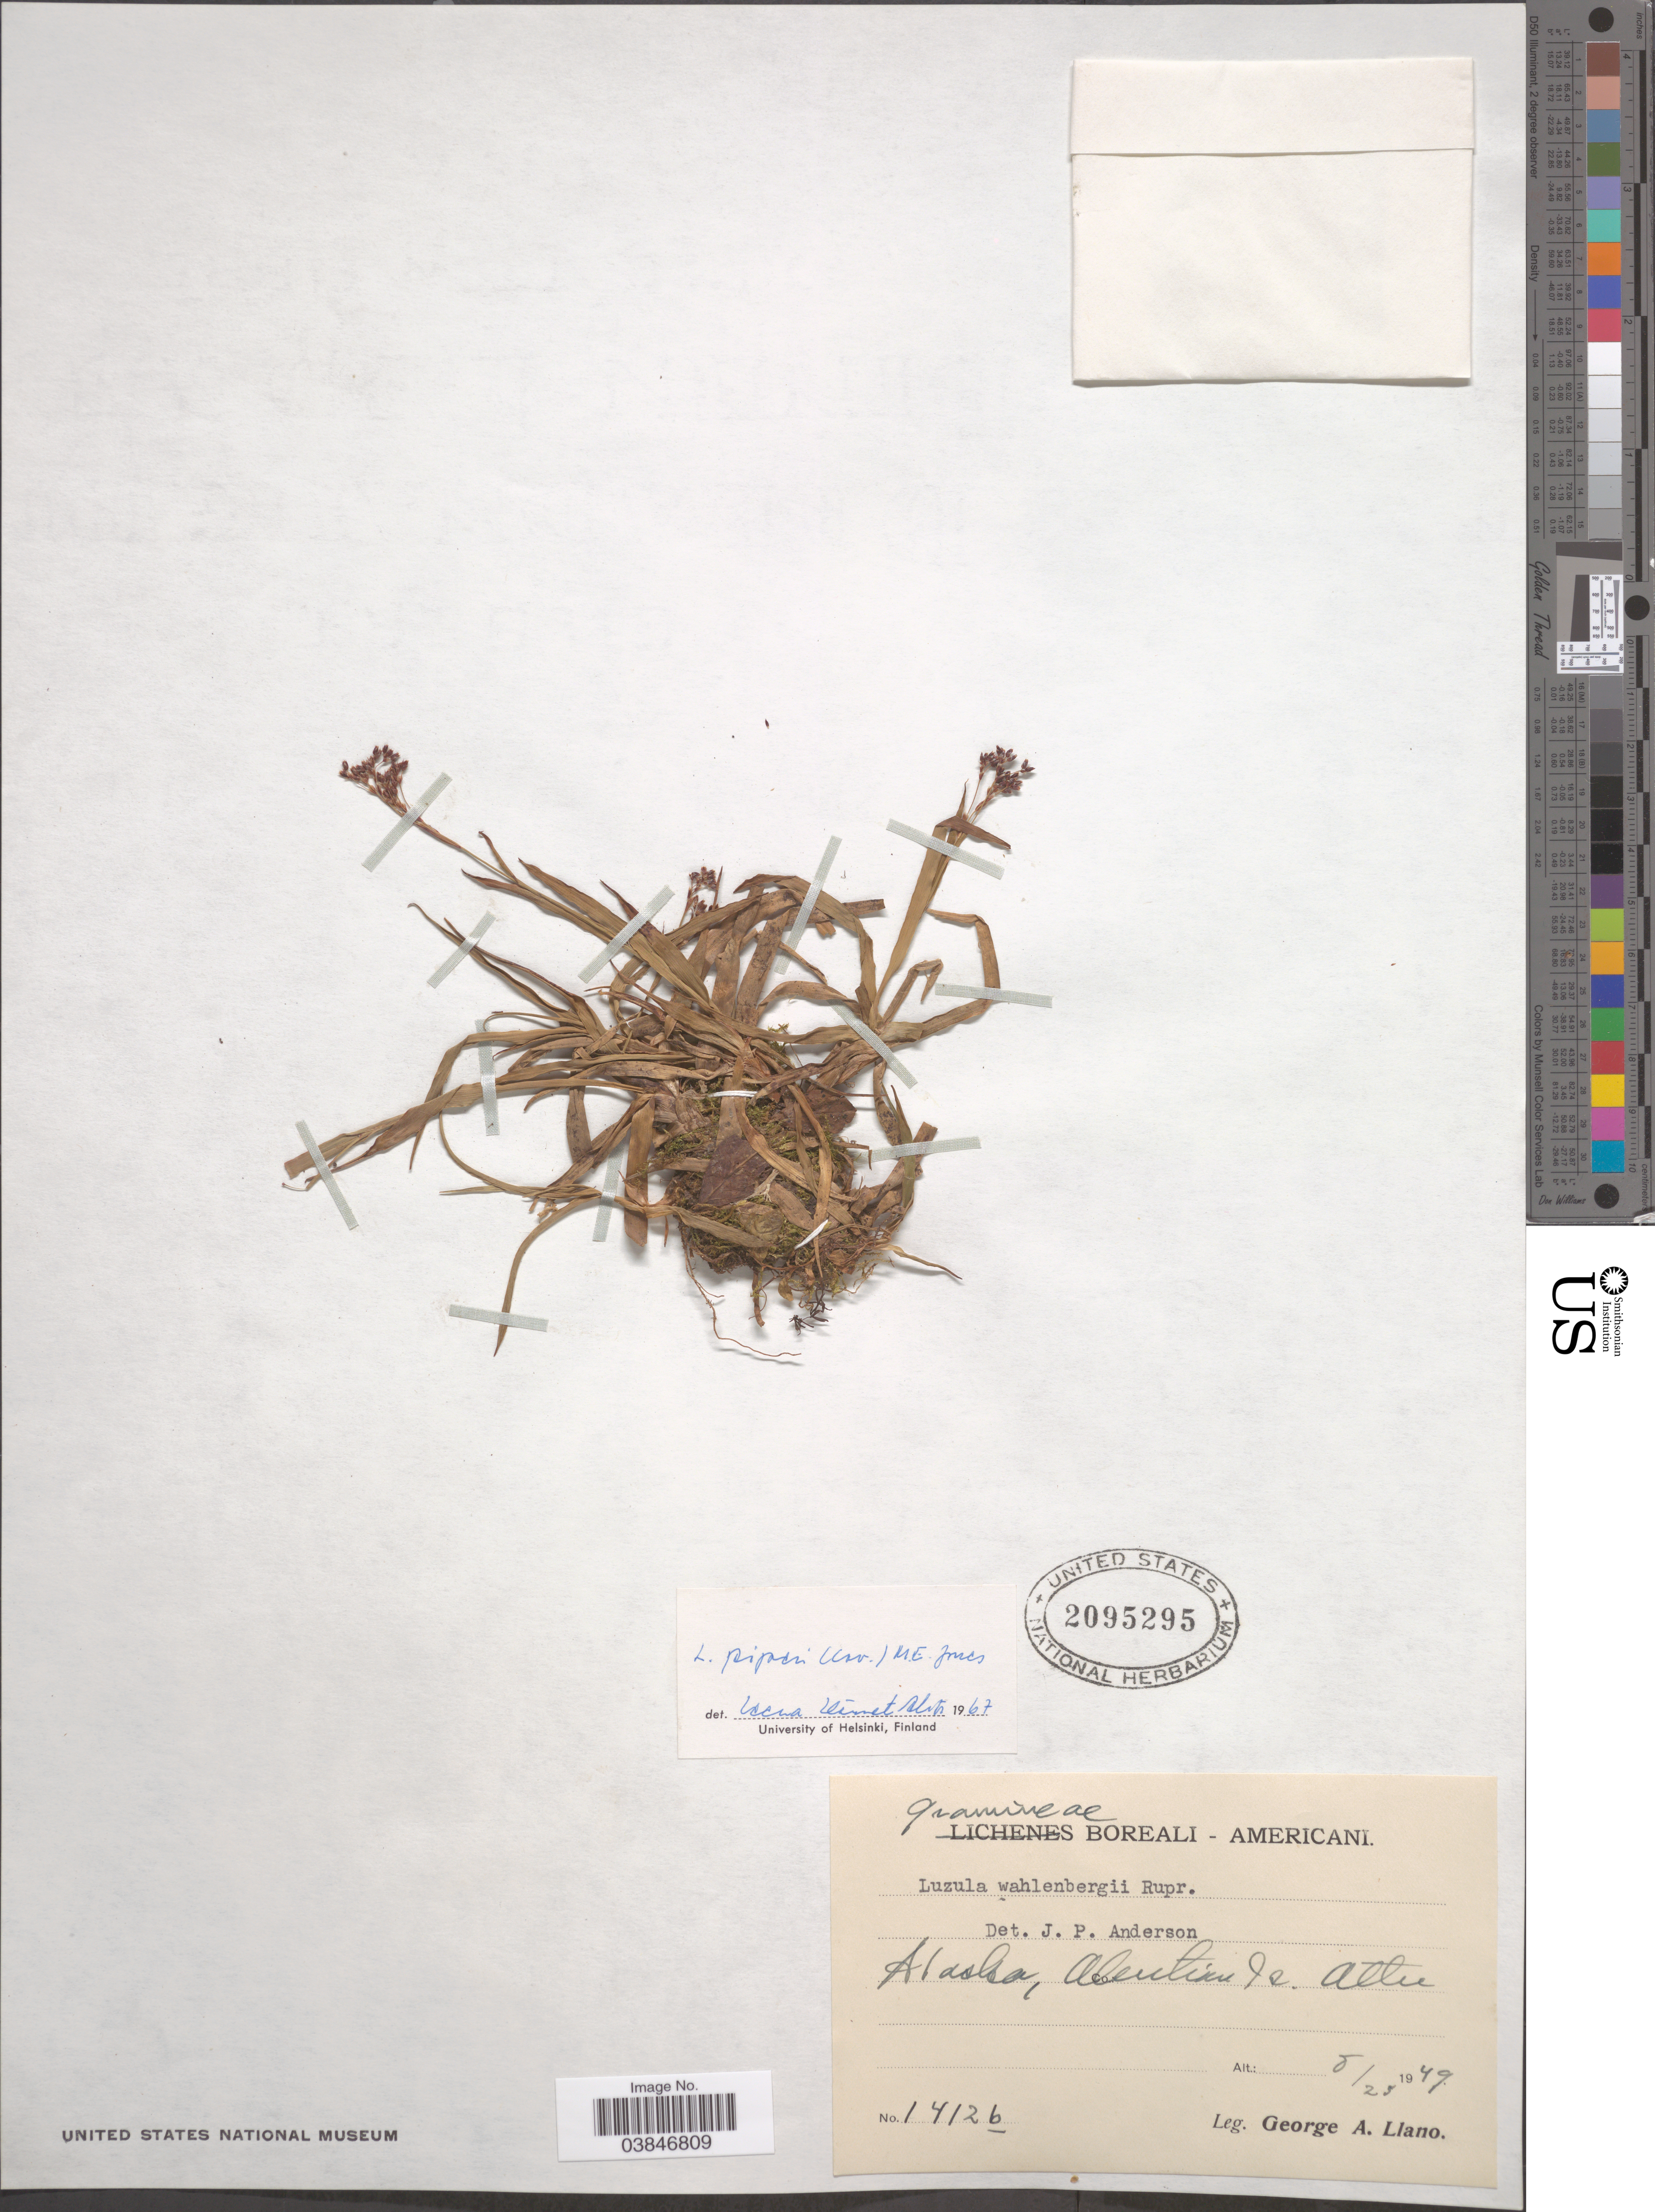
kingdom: Plantae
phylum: Tracheophyta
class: Liliopsida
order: Poales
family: Juncaceae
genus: Luzula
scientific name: Luzula piperi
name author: (Coville) M.E. Jones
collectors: G. Llano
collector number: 1412b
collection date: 1949-08-25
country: United States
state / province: Alaska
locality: Aleutian is. Attu.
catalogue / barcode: US 2095295